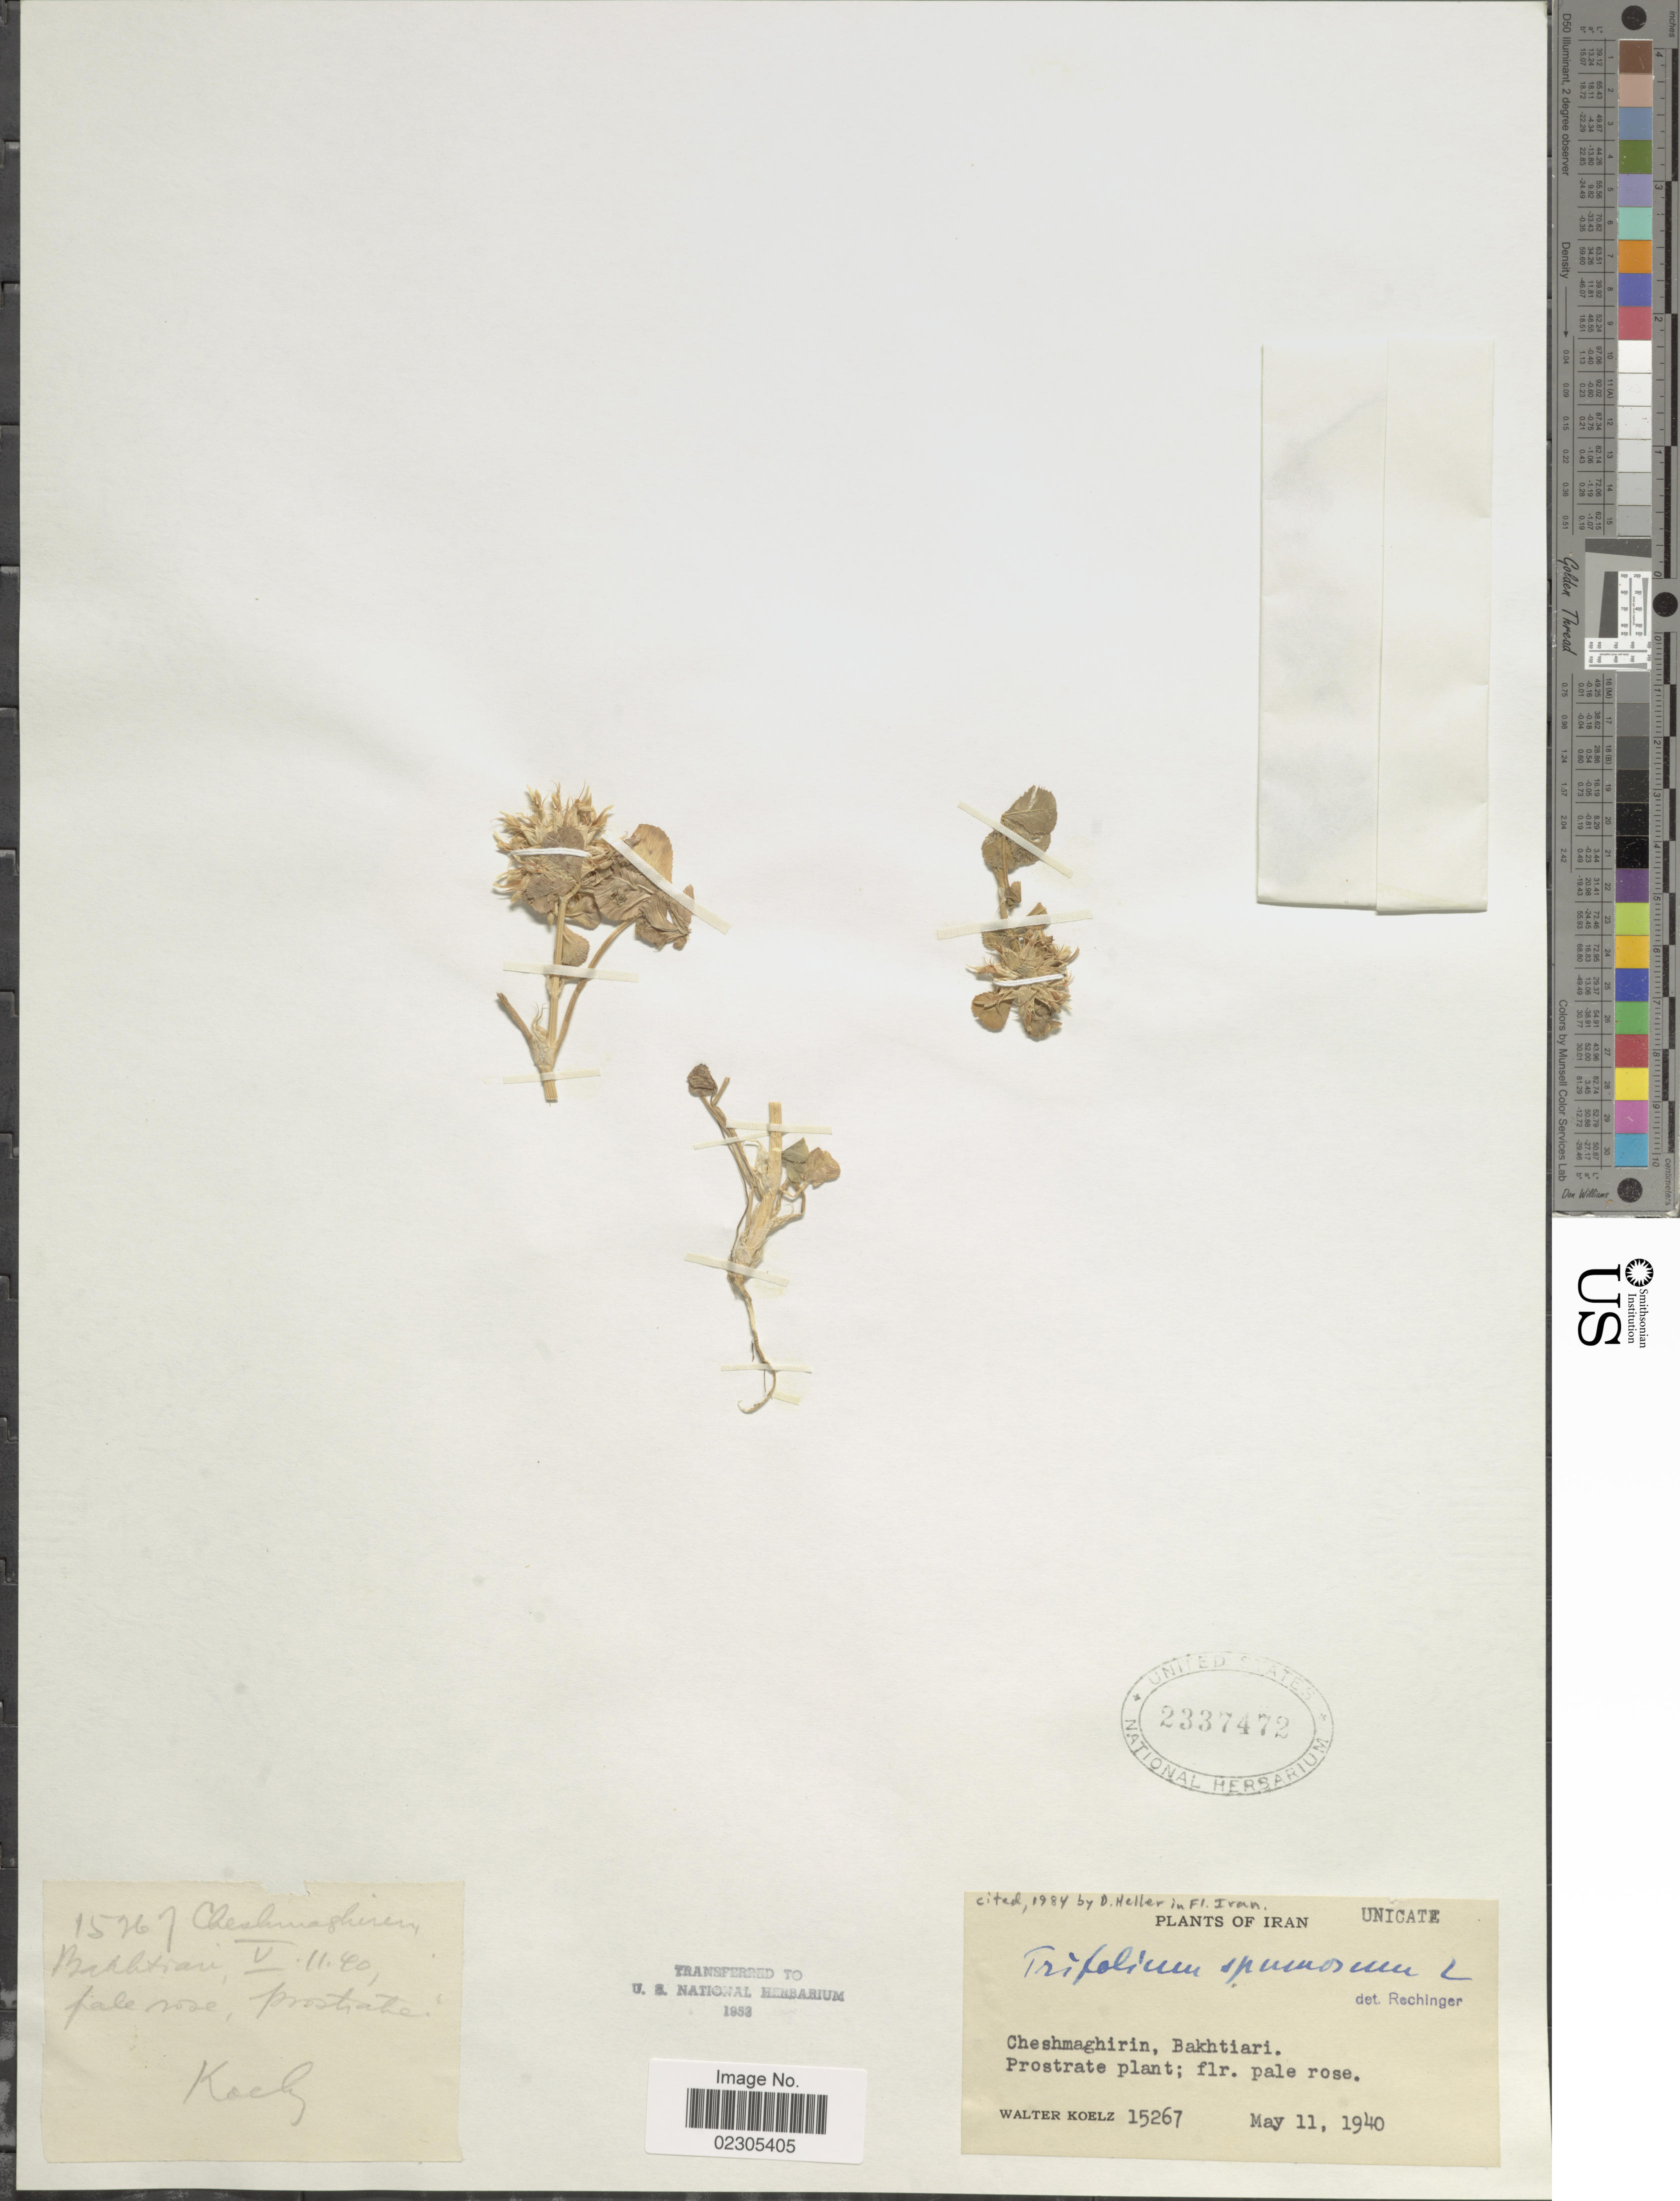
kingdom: Plantae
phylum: Tracheophyta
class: Magnoliopsida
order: Fabales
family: Fabaceae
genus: Trifolium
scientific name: Trifolium spumosum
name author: L.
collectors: W. N. Koelz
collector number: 15267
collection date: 1940-05-11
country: Iran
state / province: Chahar Mahaal and Bakhtiari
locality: Cheshmaghirin, Bakhtiari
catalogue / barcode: US 2337472